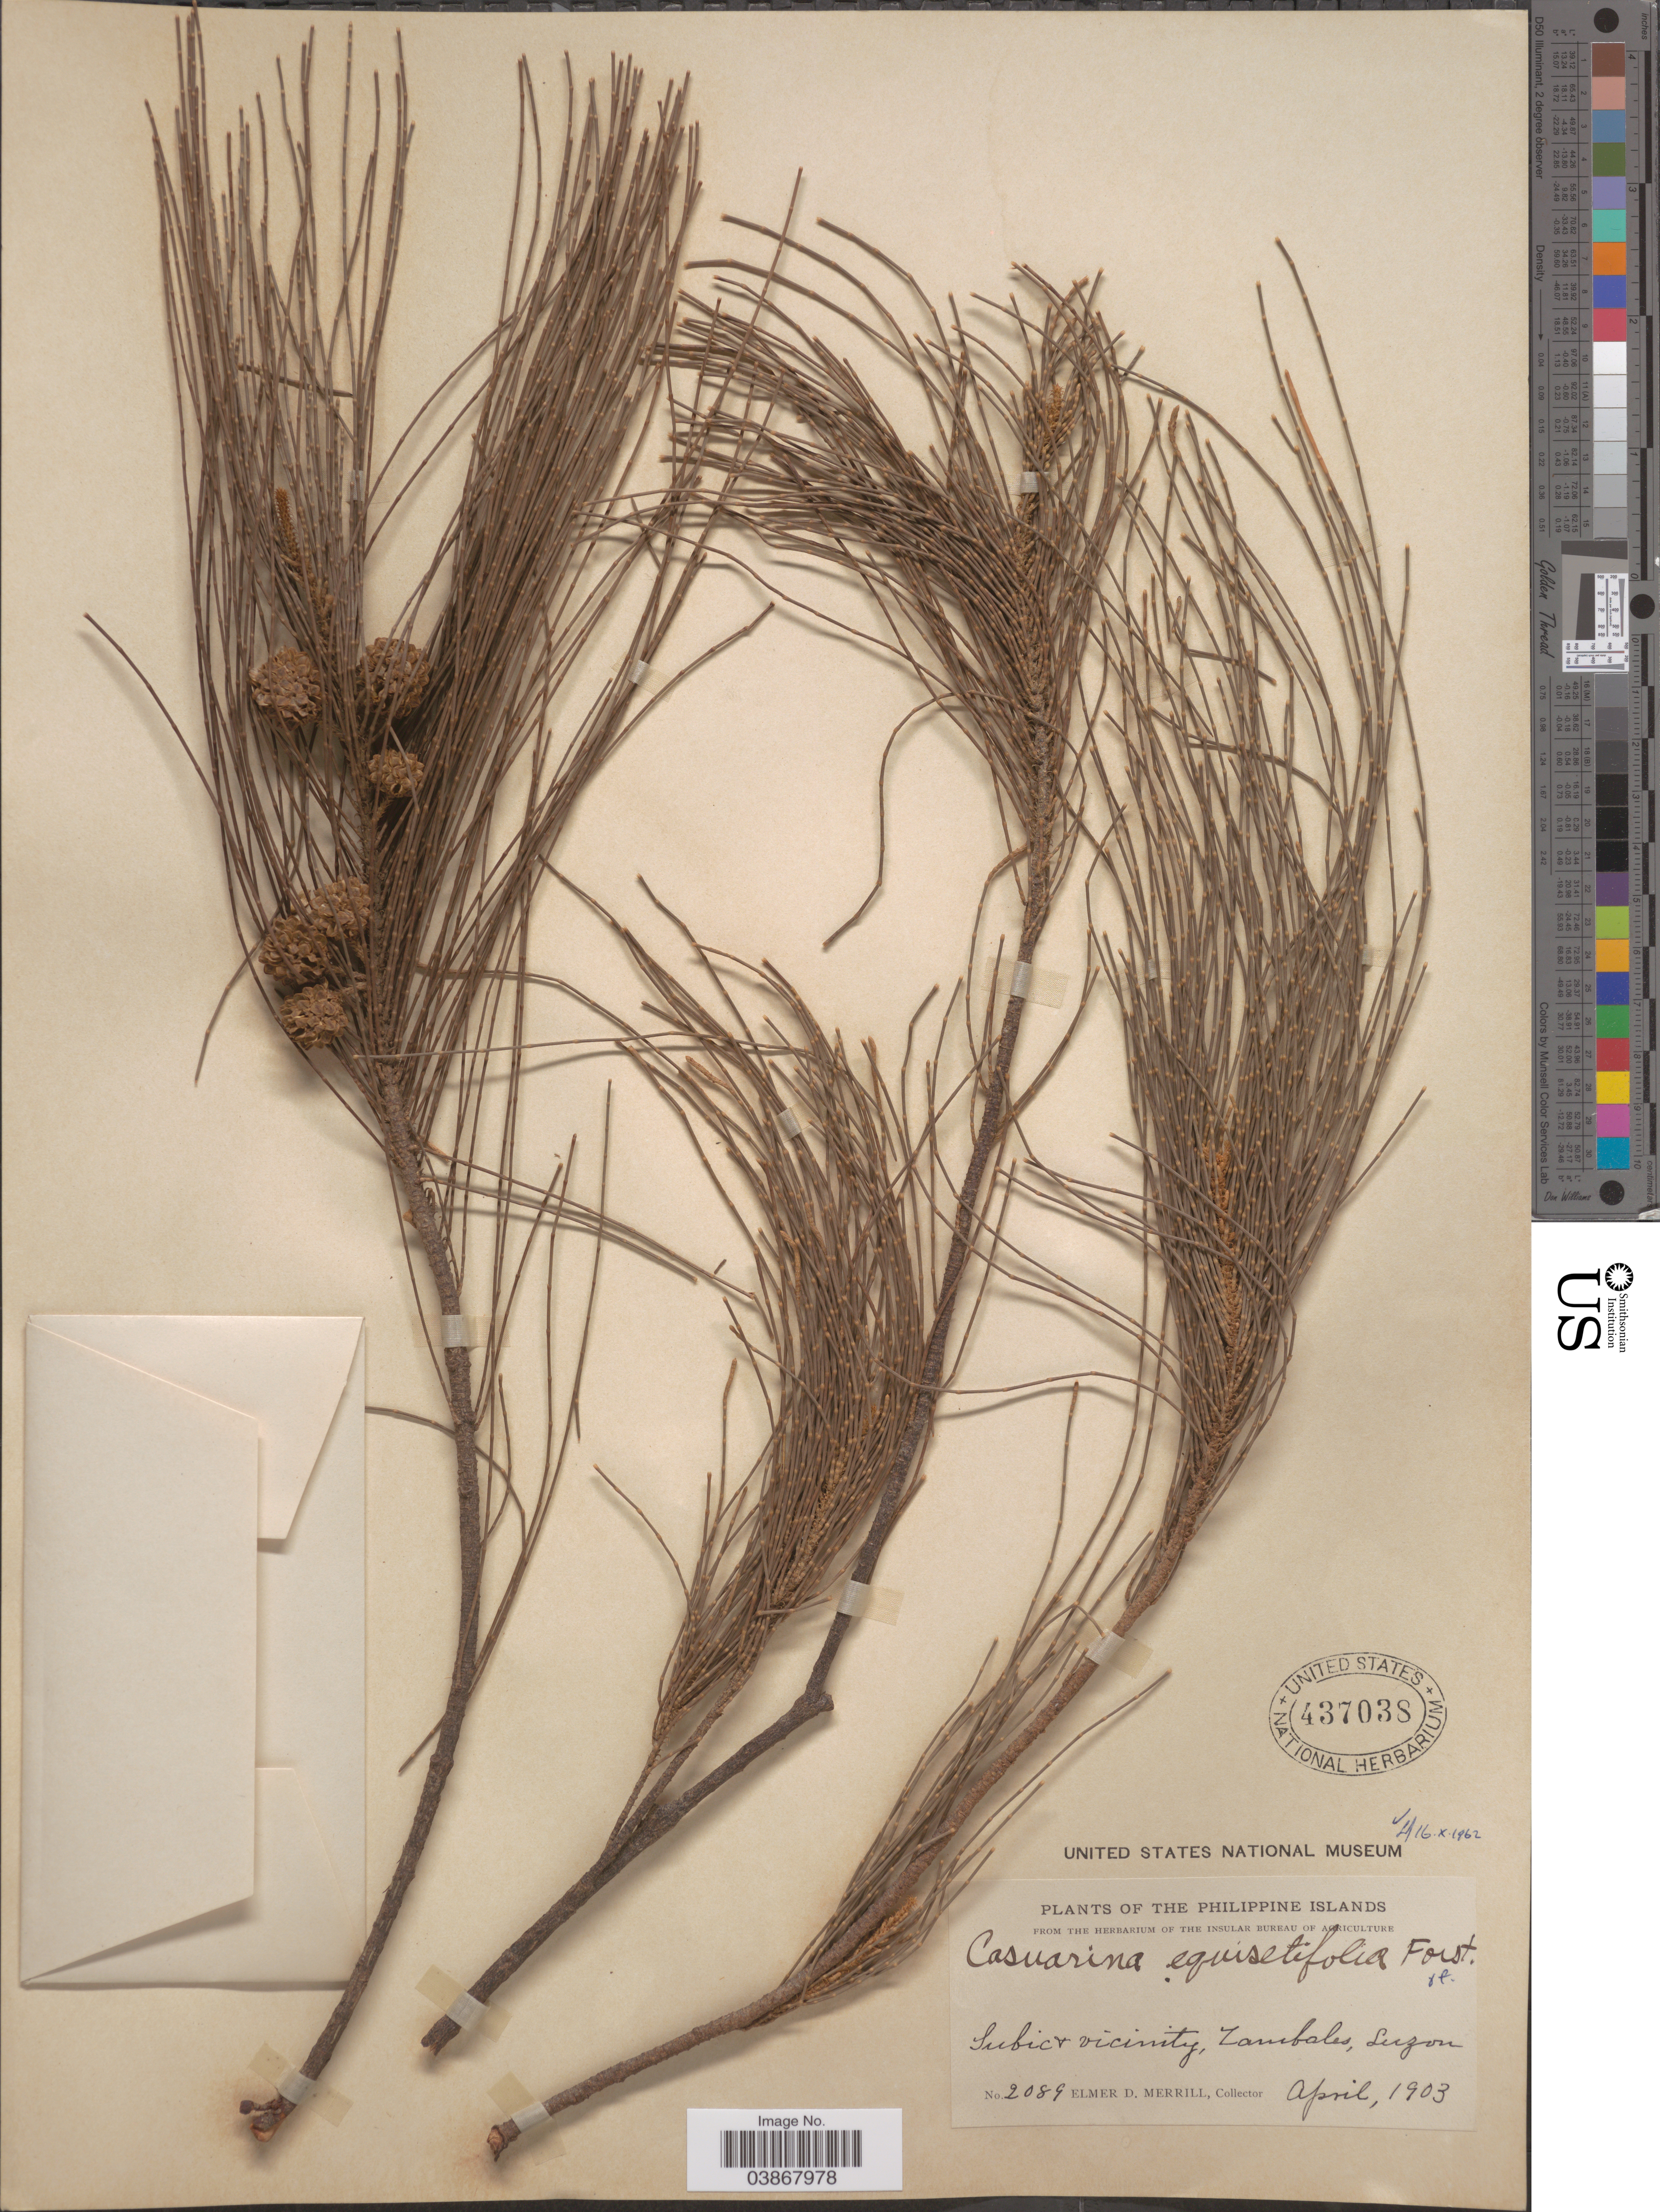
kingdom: Plantae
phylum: Tracheophyta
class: Magnoliopsida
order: Fagales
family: Casuarinaceae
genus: Casuarina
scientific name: Casuarina equisetifolia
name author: L.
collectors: E. D. Merrill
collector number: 2089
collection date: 1903-04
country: Philippines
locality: Subic & vicinity, Zambales, Luzon.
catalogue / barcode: US 437038